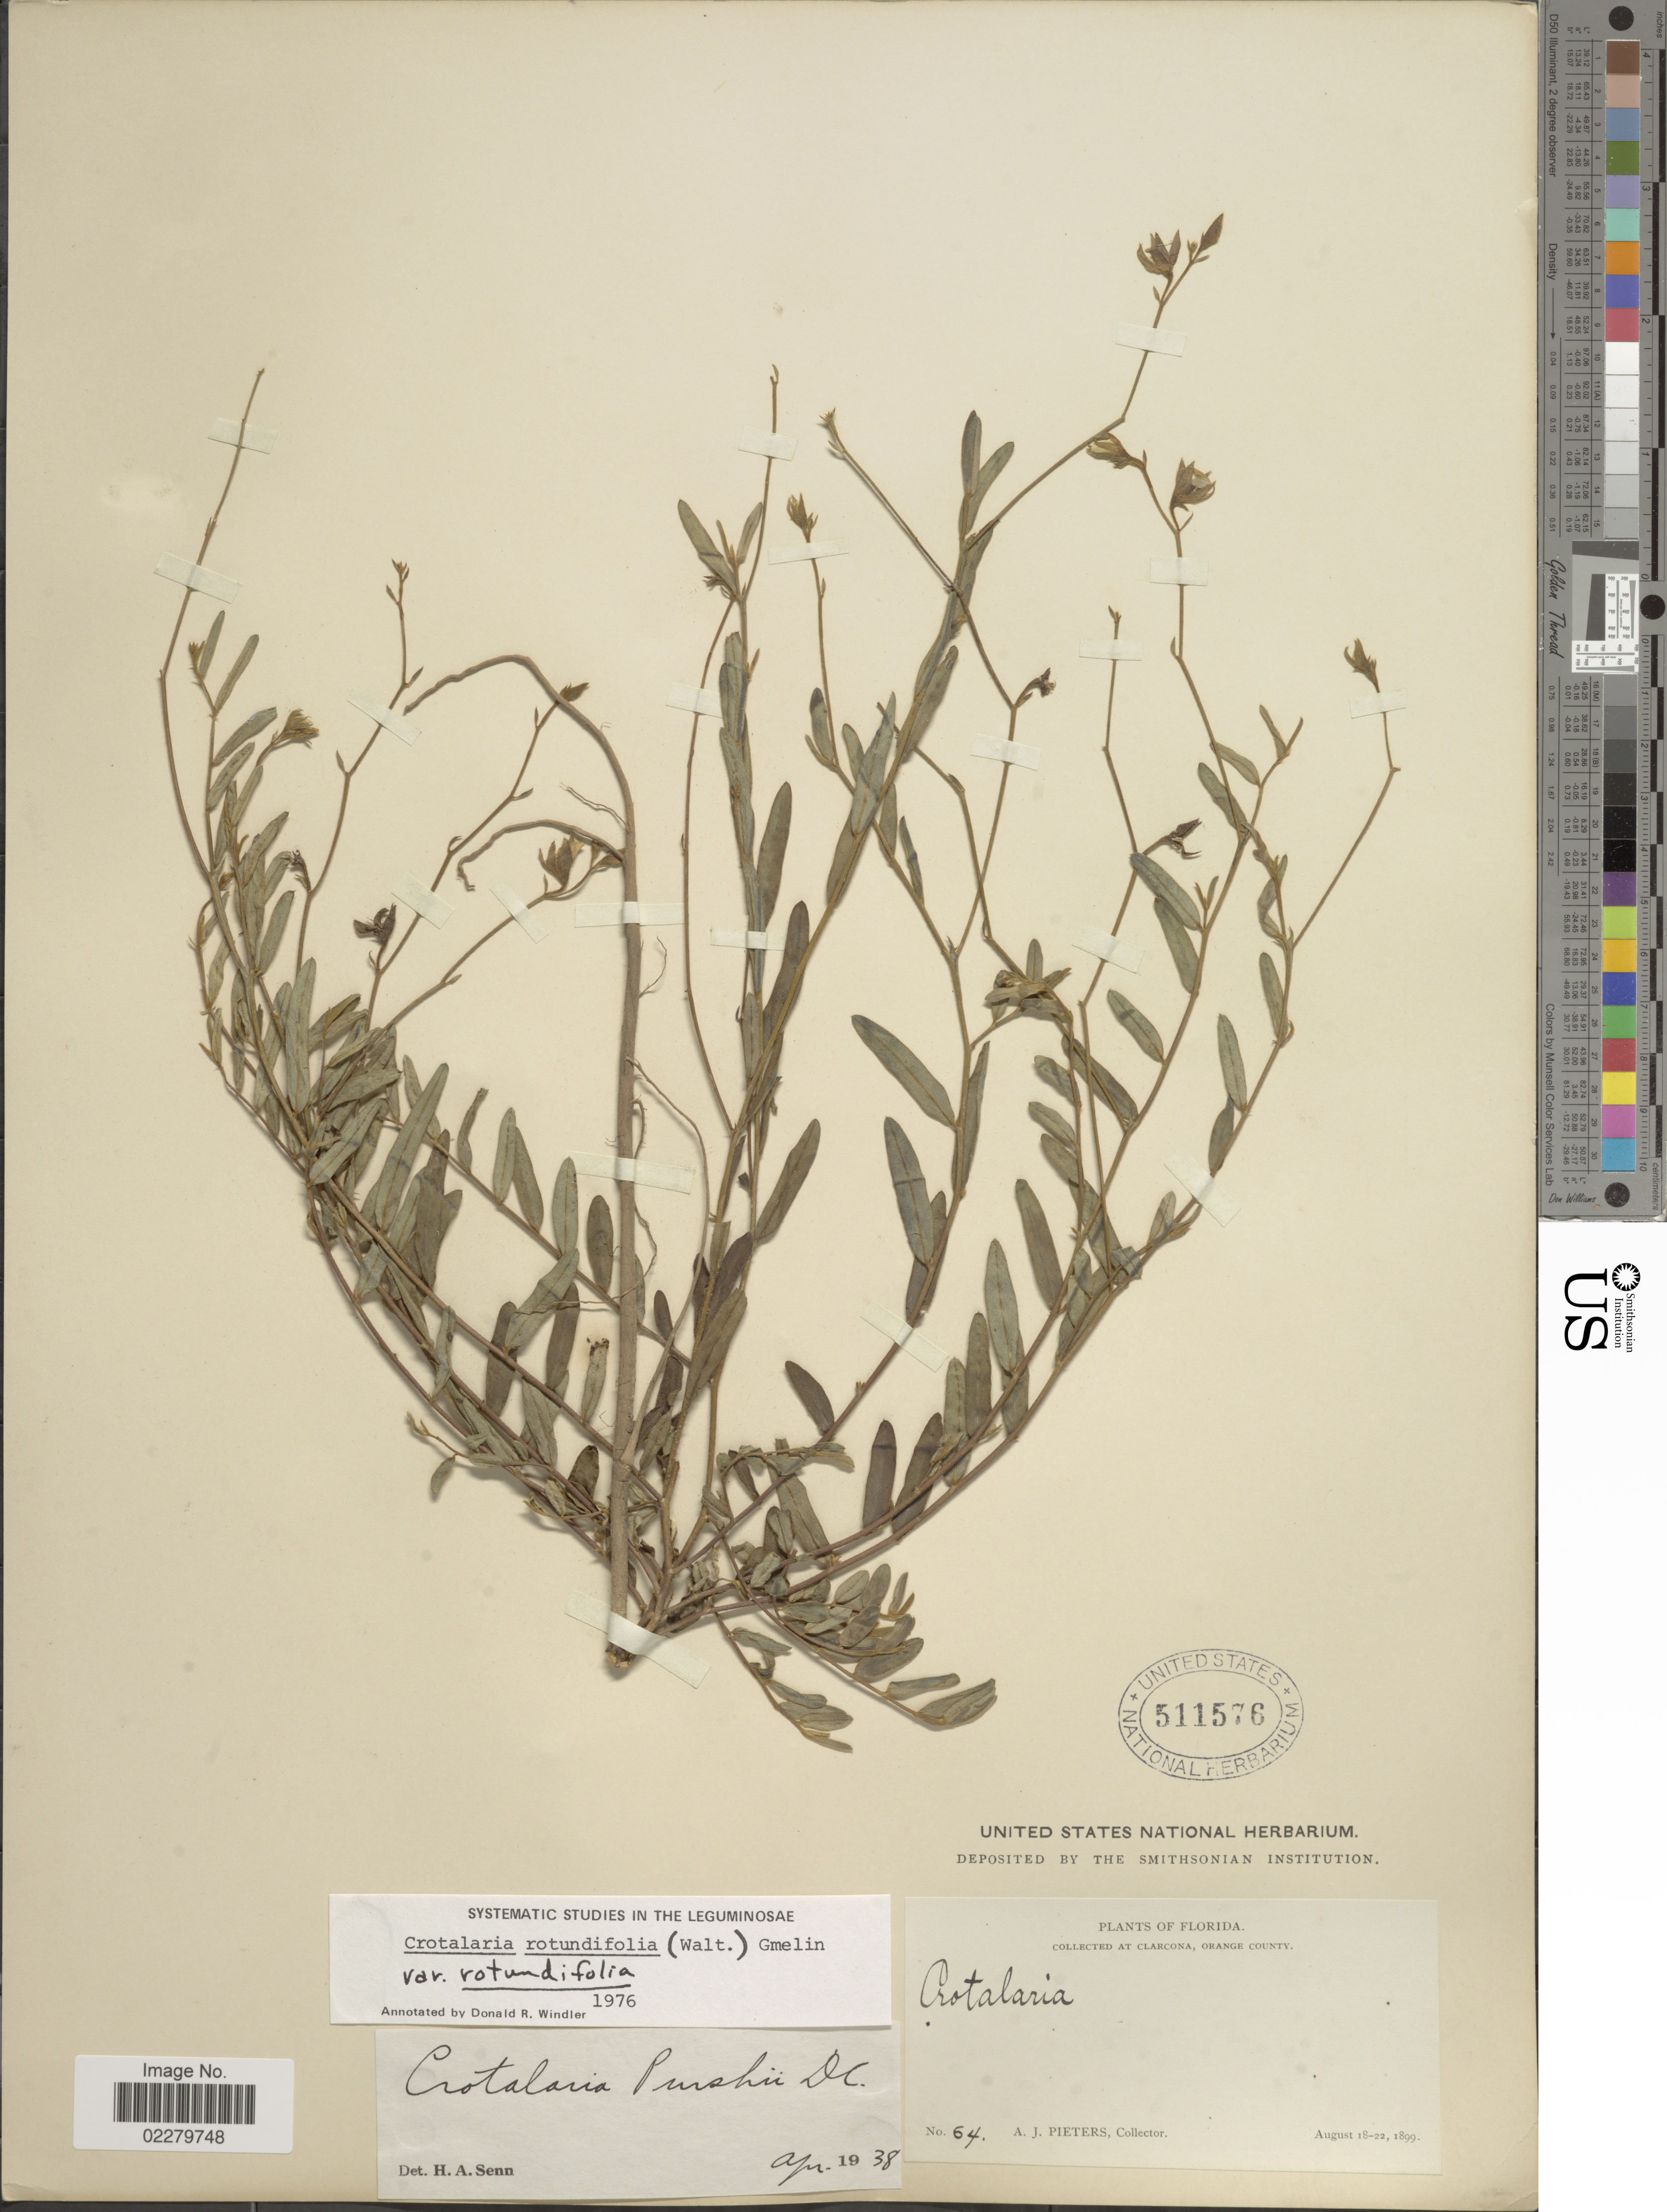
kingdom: Plantae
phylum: Tracheophyta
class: Magnoliopsida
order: Fabales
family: Fabaceae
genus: Crotalaria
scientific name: Crotalaria rotundifolia var. rotundifolia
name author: (Walter) J.F. Gmel.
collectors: A. Pieters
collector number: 64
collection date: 1899-08-14/1899-08-22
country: United States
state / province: Florida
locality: At Clarcona, Orange County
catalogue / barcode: US 511576